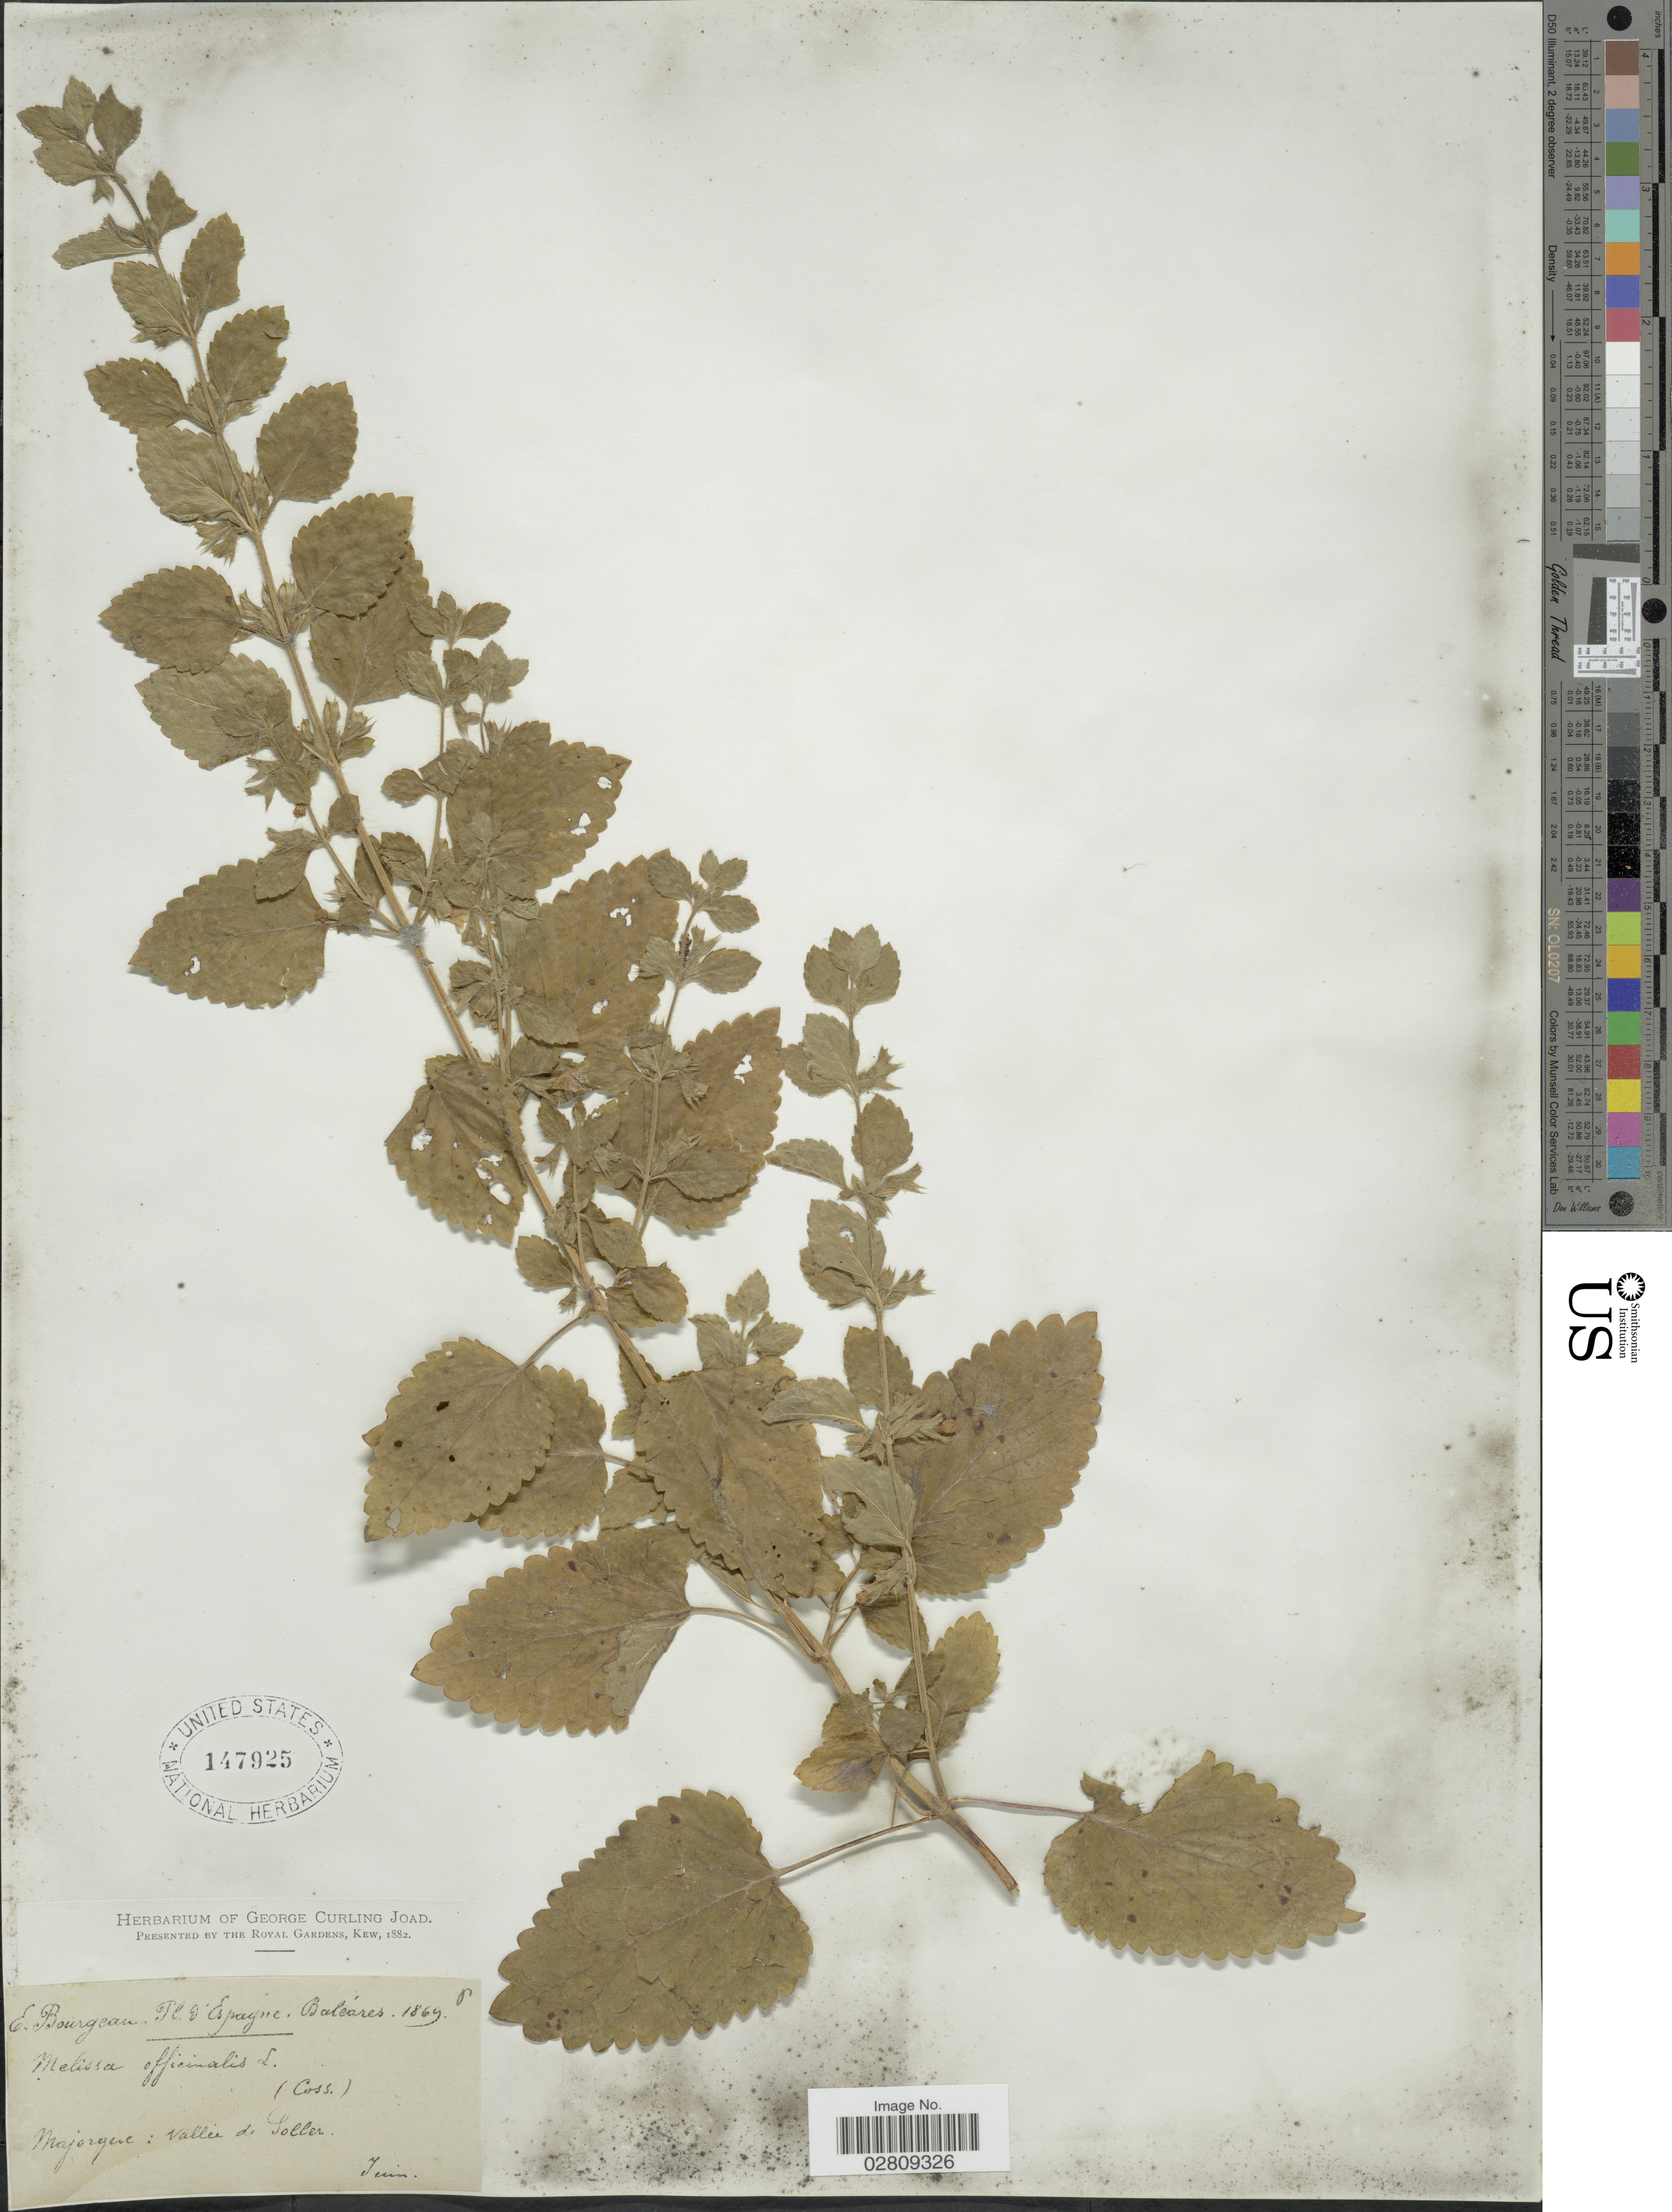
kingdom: Plantae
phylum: Tracheophyta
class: Magnoliopsida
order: Lamiales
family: Lamiaceae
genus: Melissa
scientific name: Melissa officinalis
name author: L.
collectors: E. Bourgeau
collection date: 1869-06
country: Spain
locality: Majorque: Vallée de Soller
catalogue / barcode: US 147925